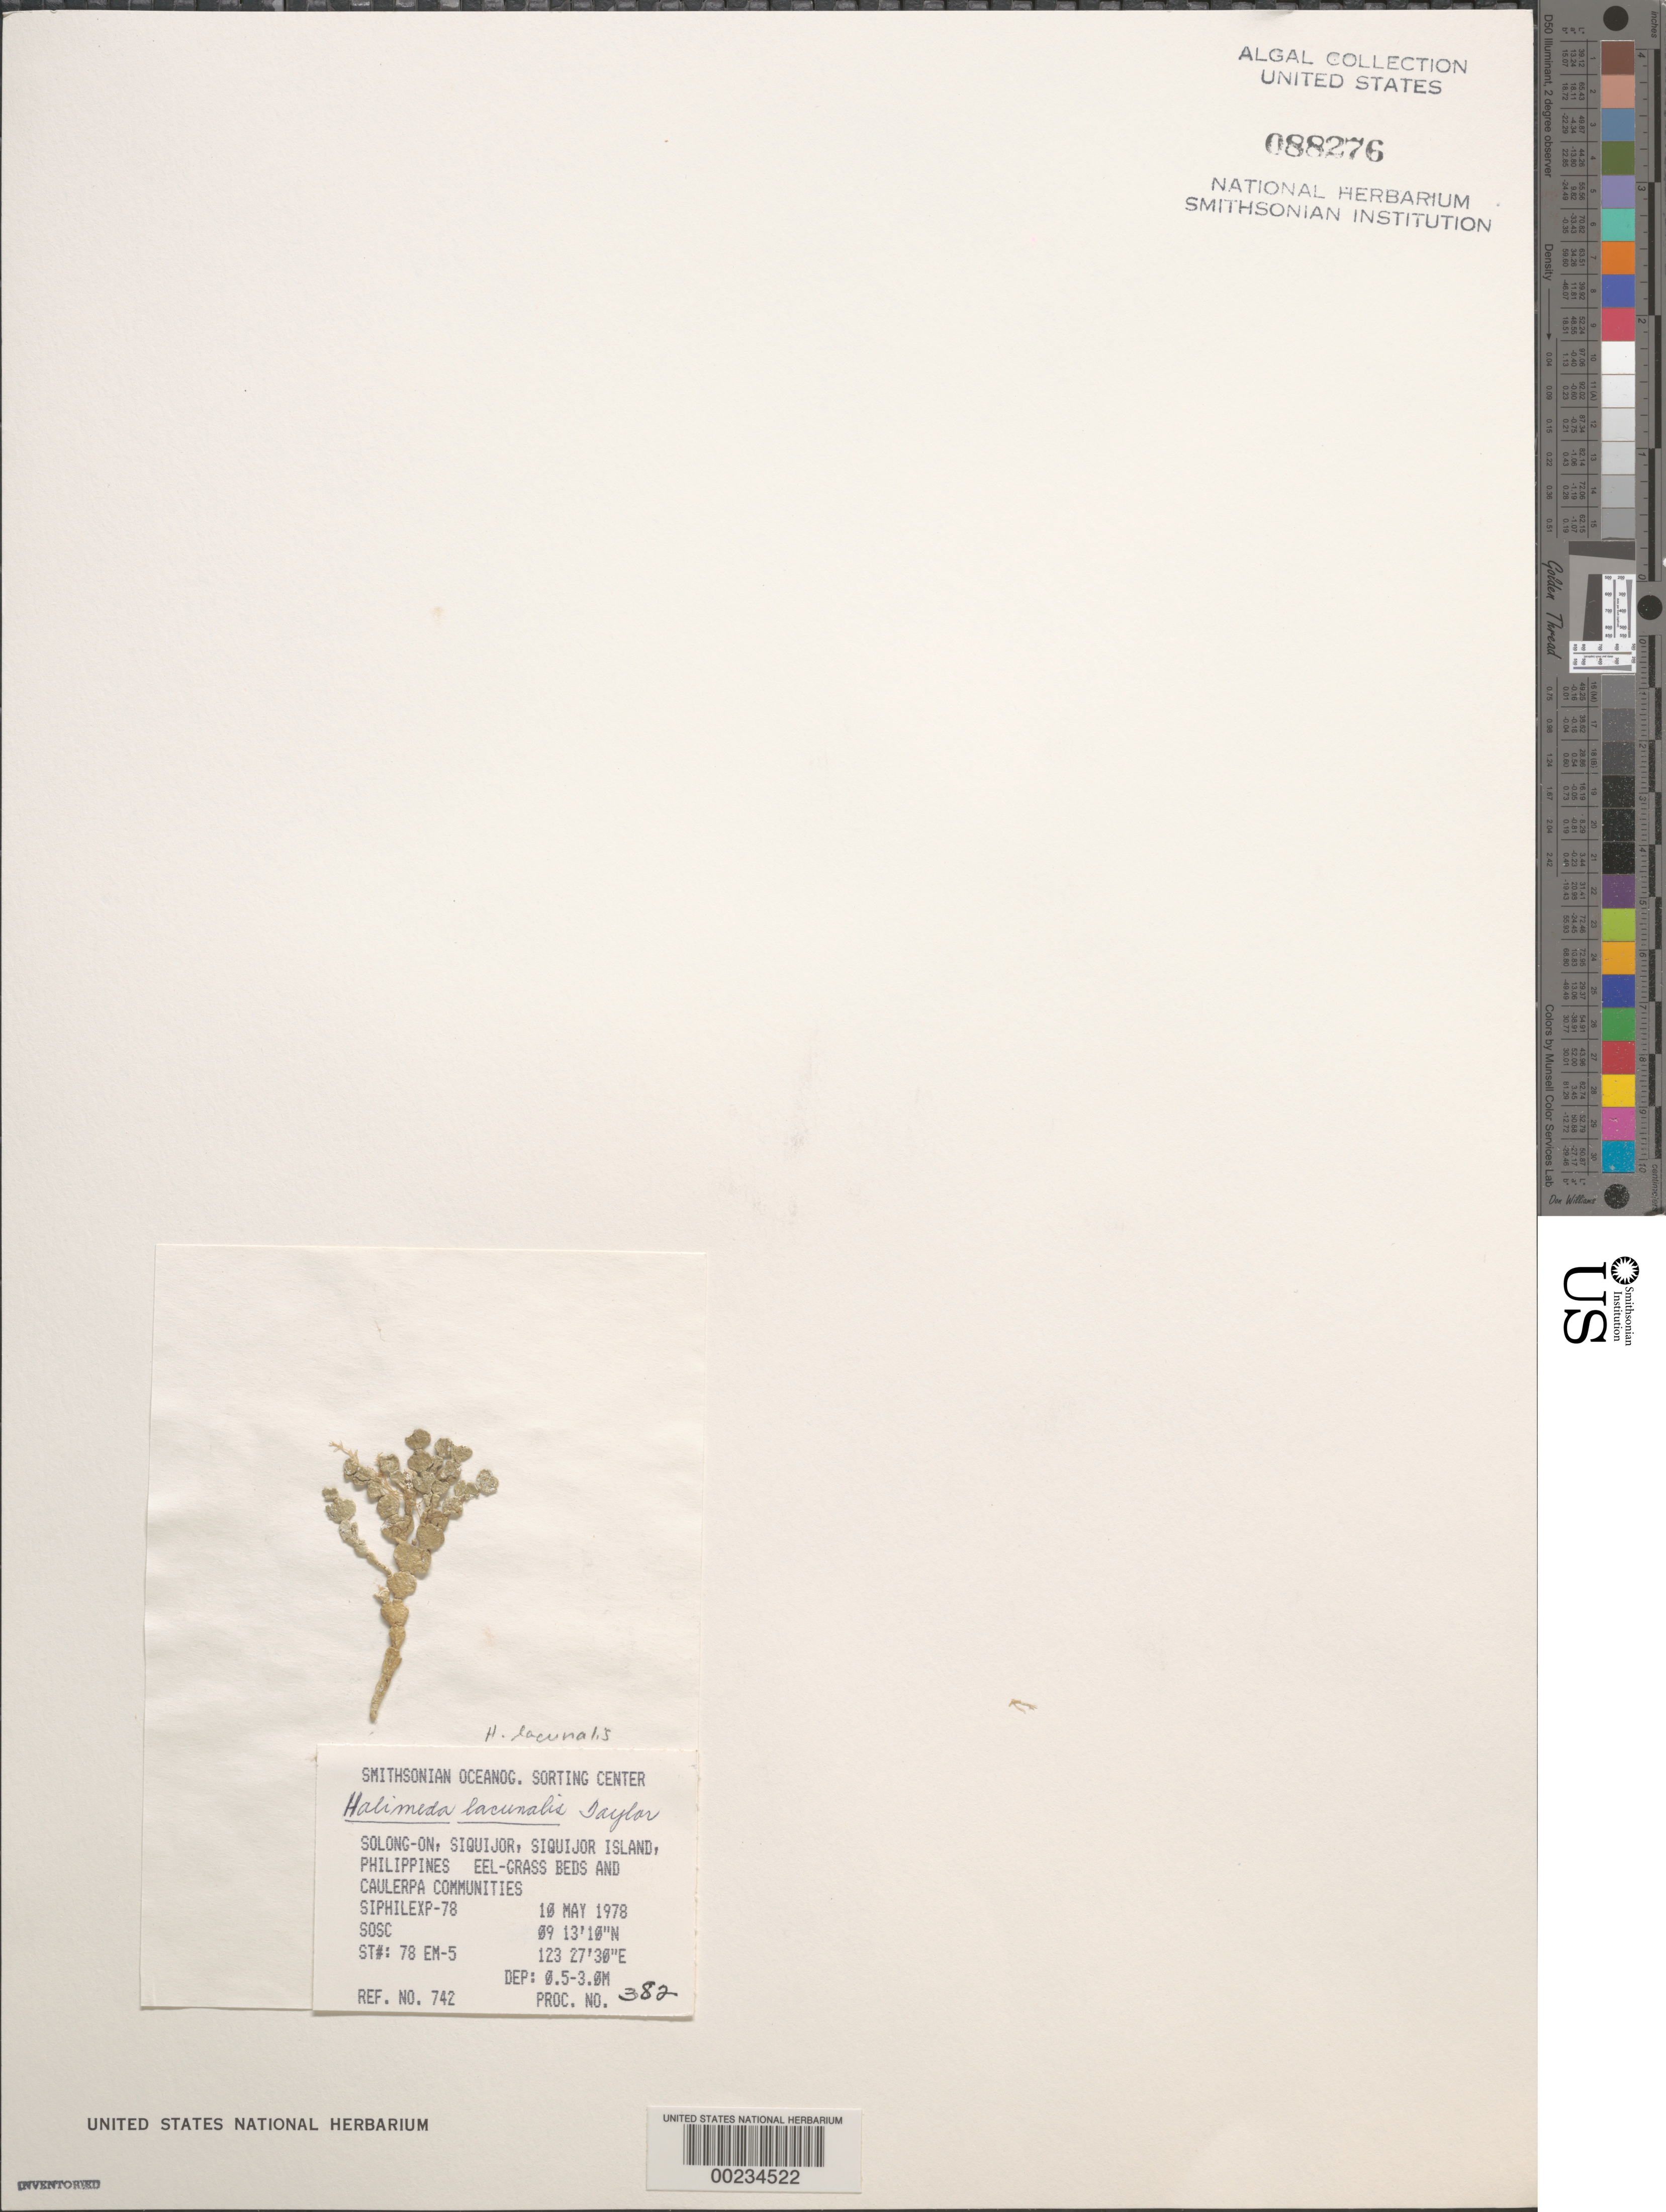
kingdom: Plantae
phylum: Chlorophyta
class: Ulvophyceae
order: Bryopsidales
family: Halimedaceae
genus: Halimeda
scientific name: Halimeda lacunalis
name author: W.R. Taylor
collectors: SOSC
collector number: Station 78 EM-5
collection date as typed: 10 May 1978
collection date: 1978-05-10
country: Philippines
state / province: Central Visayas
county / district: Siquijor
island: Siquijor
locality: Solong-on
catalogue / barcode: US 88276